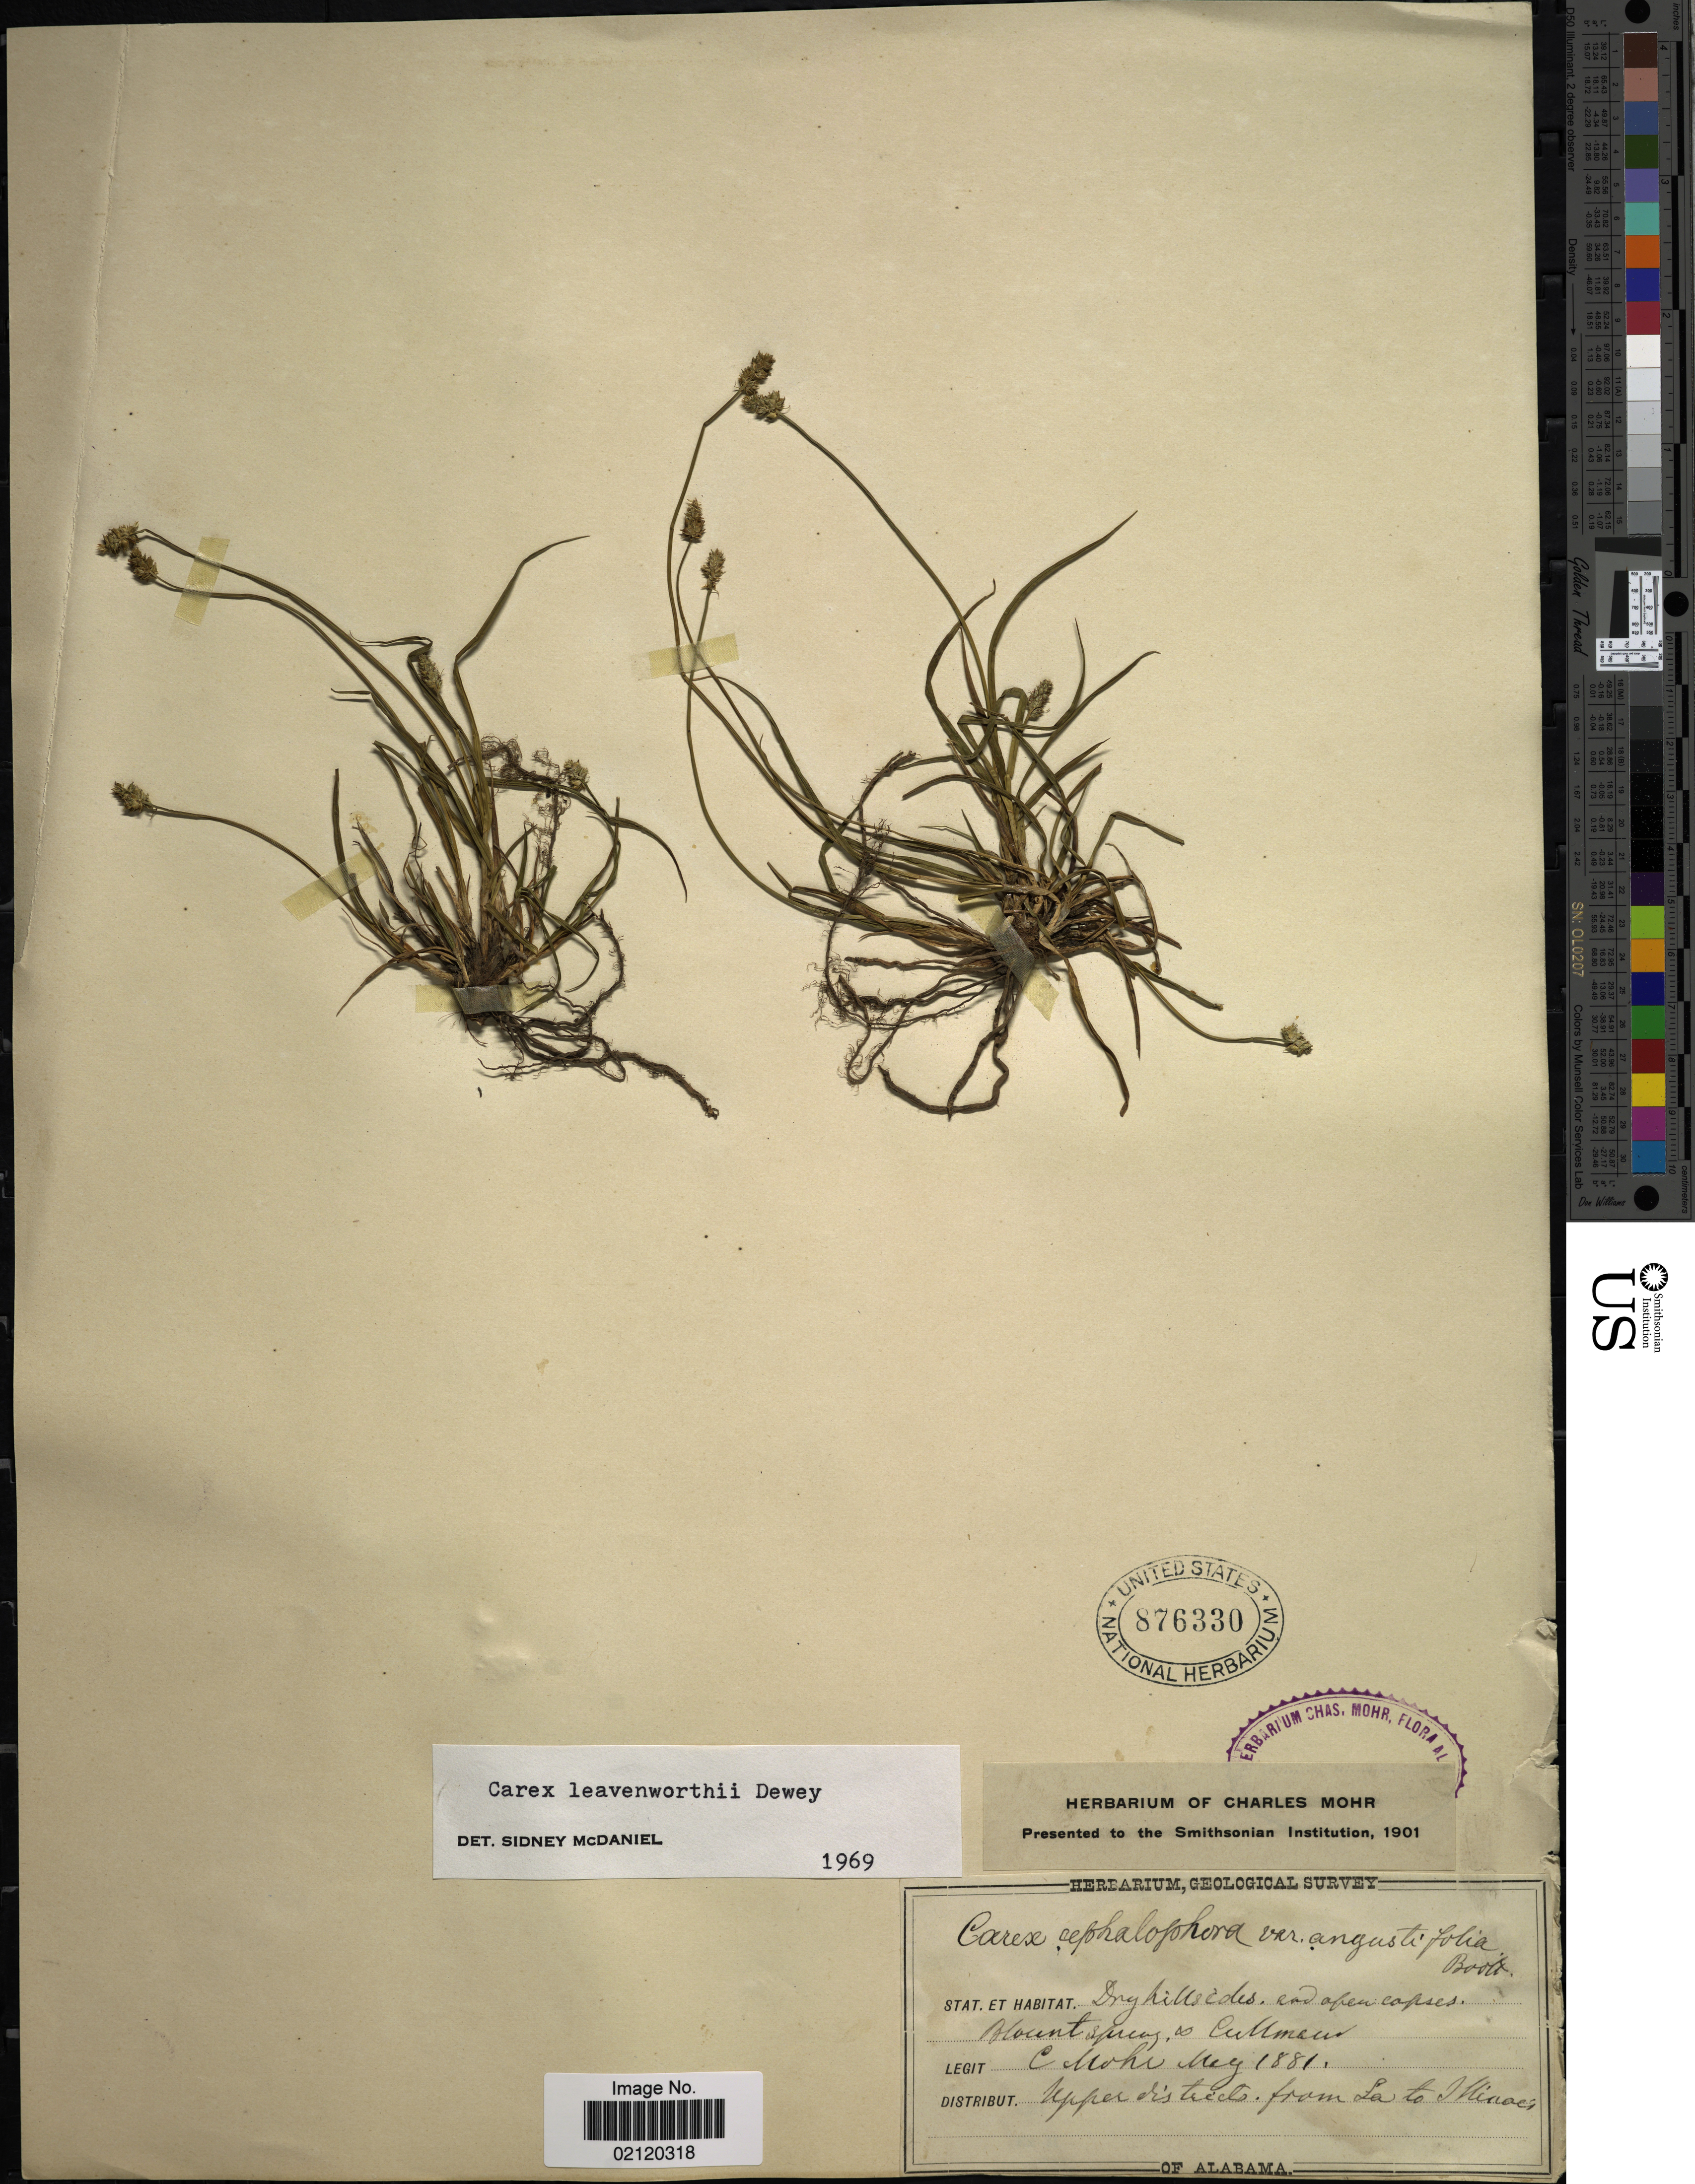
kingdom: Plantae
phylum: Tracheophyta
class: Liliopsida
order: Poales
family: Cyperaceae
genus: Carex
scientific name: Carex leavenworthii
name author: Dewey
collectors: C. T. Mohr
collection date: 1881-05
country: United States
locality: Mount Spring & Cullman, upper districts from La to Illinois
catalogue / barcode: US 876330